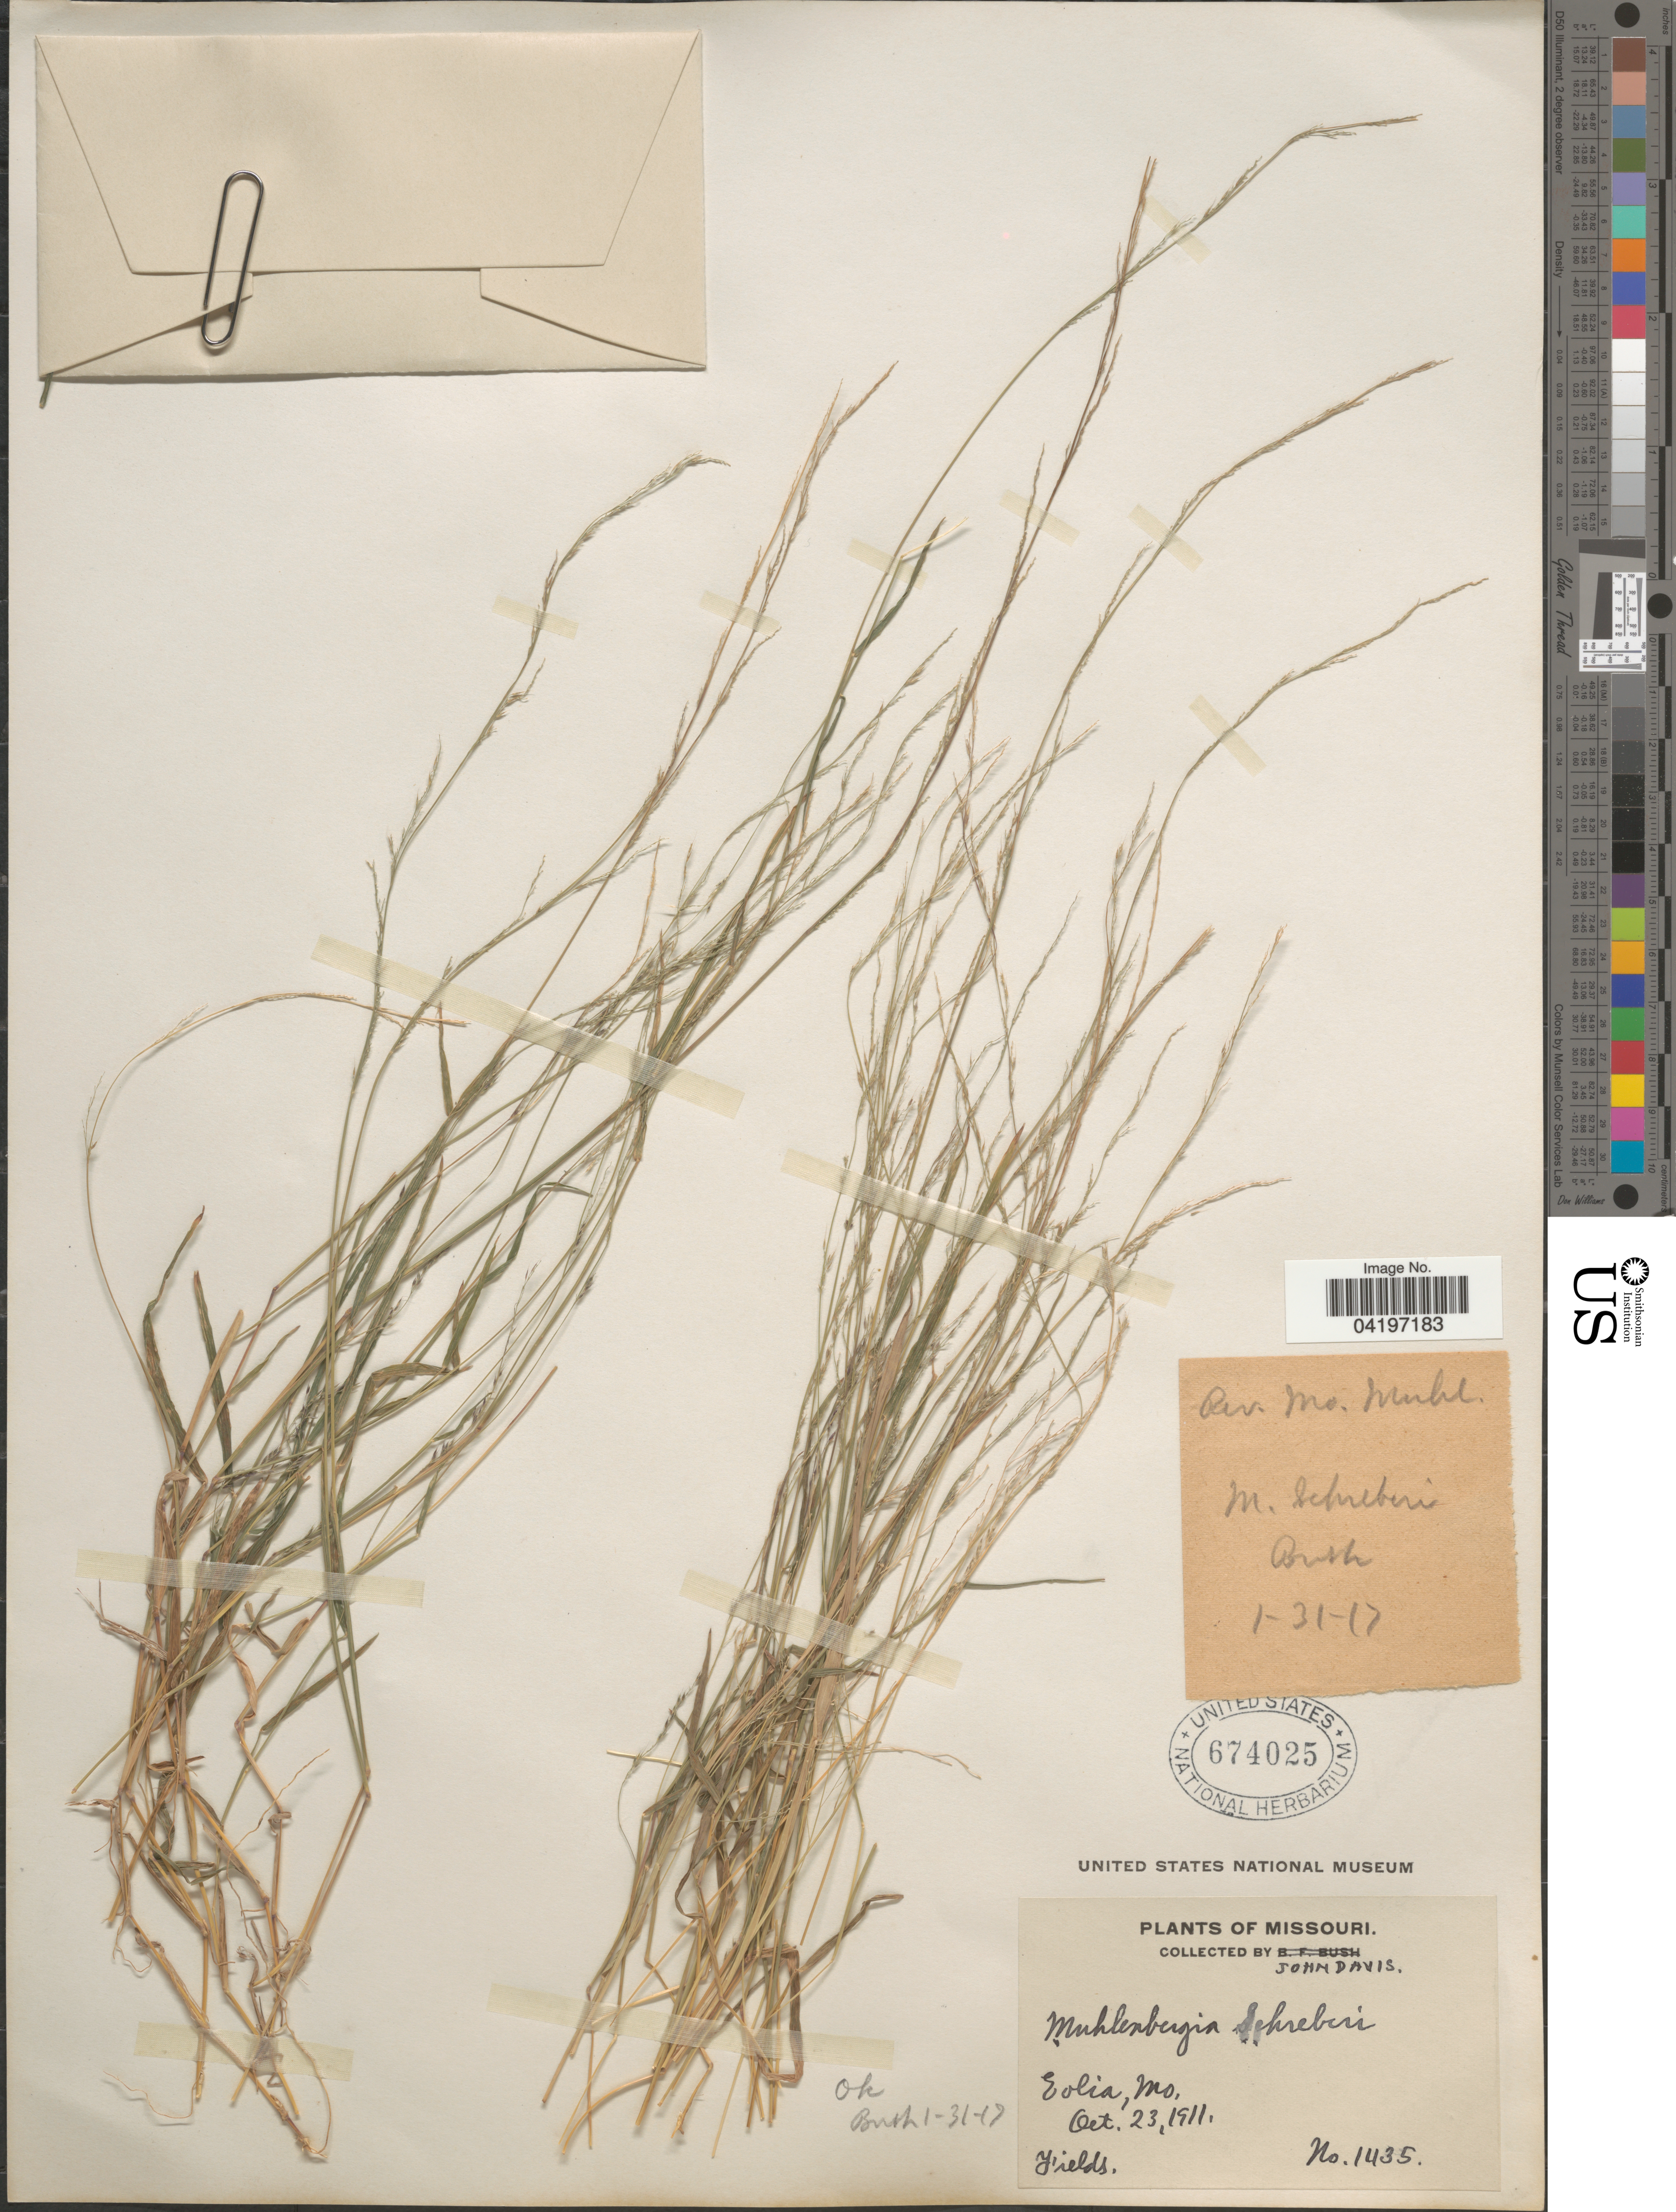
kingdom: Plantae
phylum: Tracheophyta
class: Liliopsida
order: Poales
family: Poaceae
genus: Muhlenbergia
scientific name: Muhlenbergia schreberi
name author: J.F. Gmel.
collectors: J. Davis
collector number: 1435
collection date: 1911-10-23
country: United States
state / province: Missouri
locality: Eolia.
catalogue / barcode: US 674025